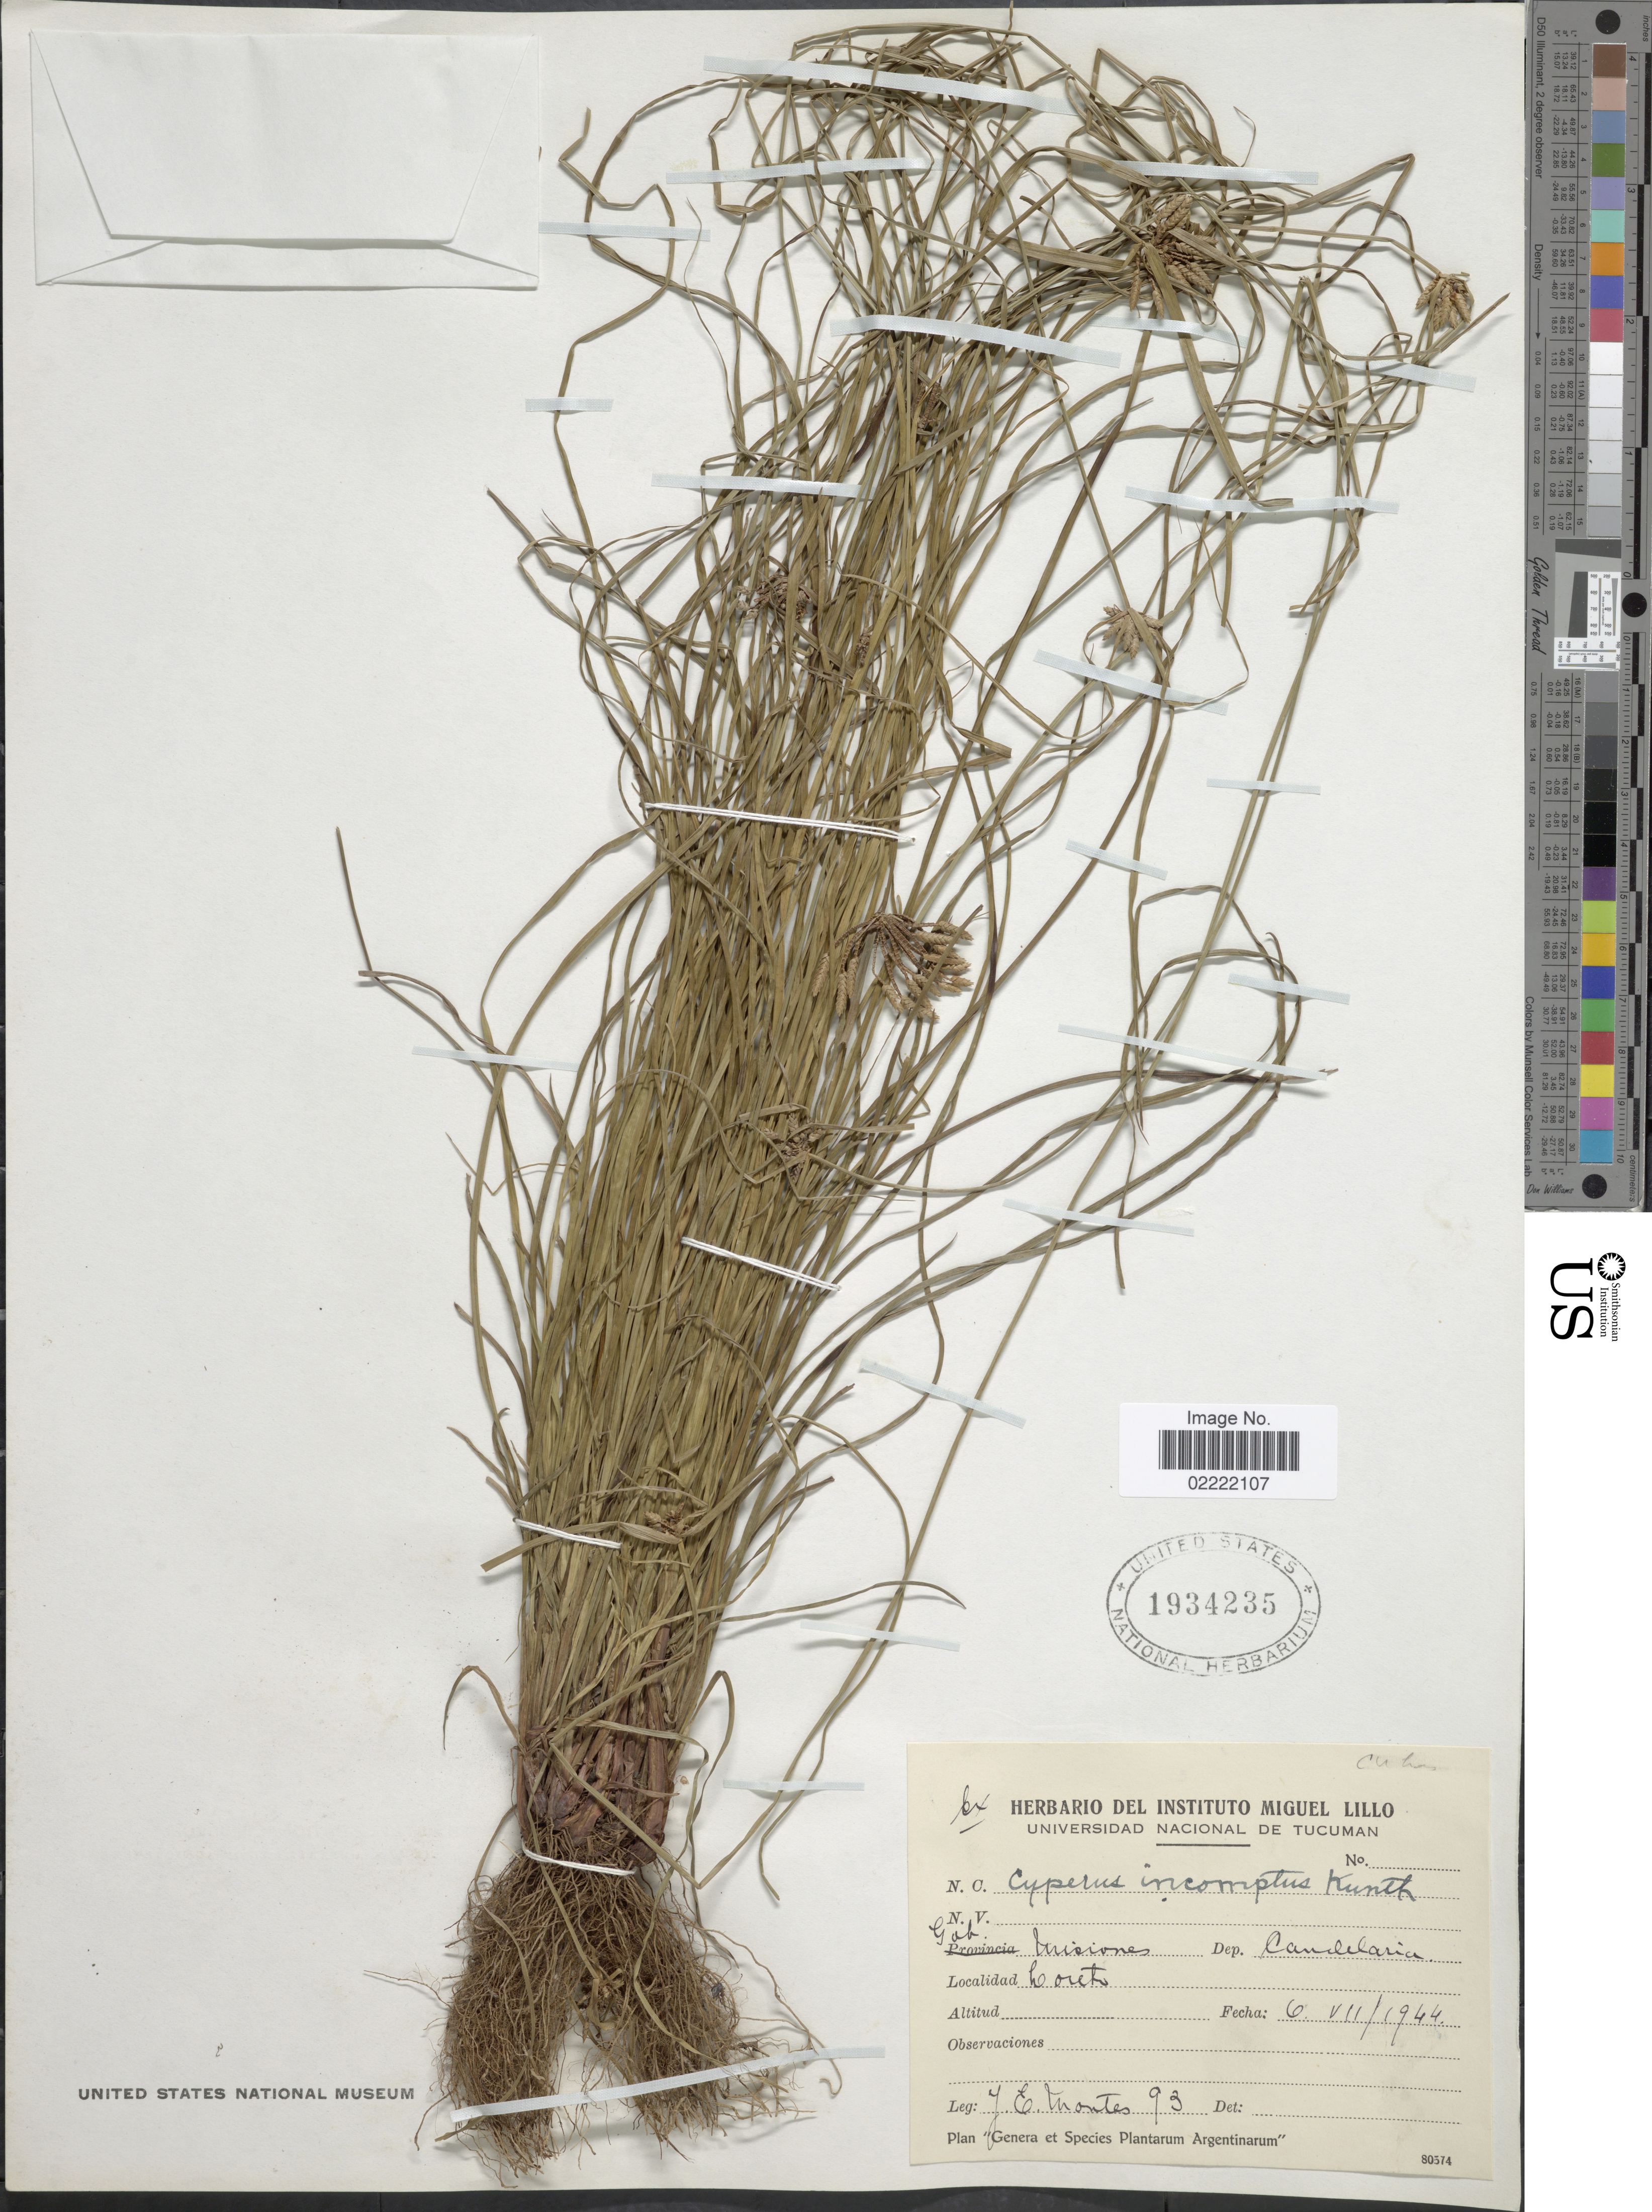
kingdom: Plantae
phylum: Tracheophyta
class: Liliopsida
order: Poales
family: Cyperaceae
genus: Cyperus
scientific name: Cyperus incomtus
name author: Kunth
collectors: J. E. Montes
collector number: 93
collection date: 1944-07-06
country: Argentina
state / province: Misiones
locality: Gob. Misiones, Dep. Candelaria, Loreto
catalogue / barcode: US 1934235